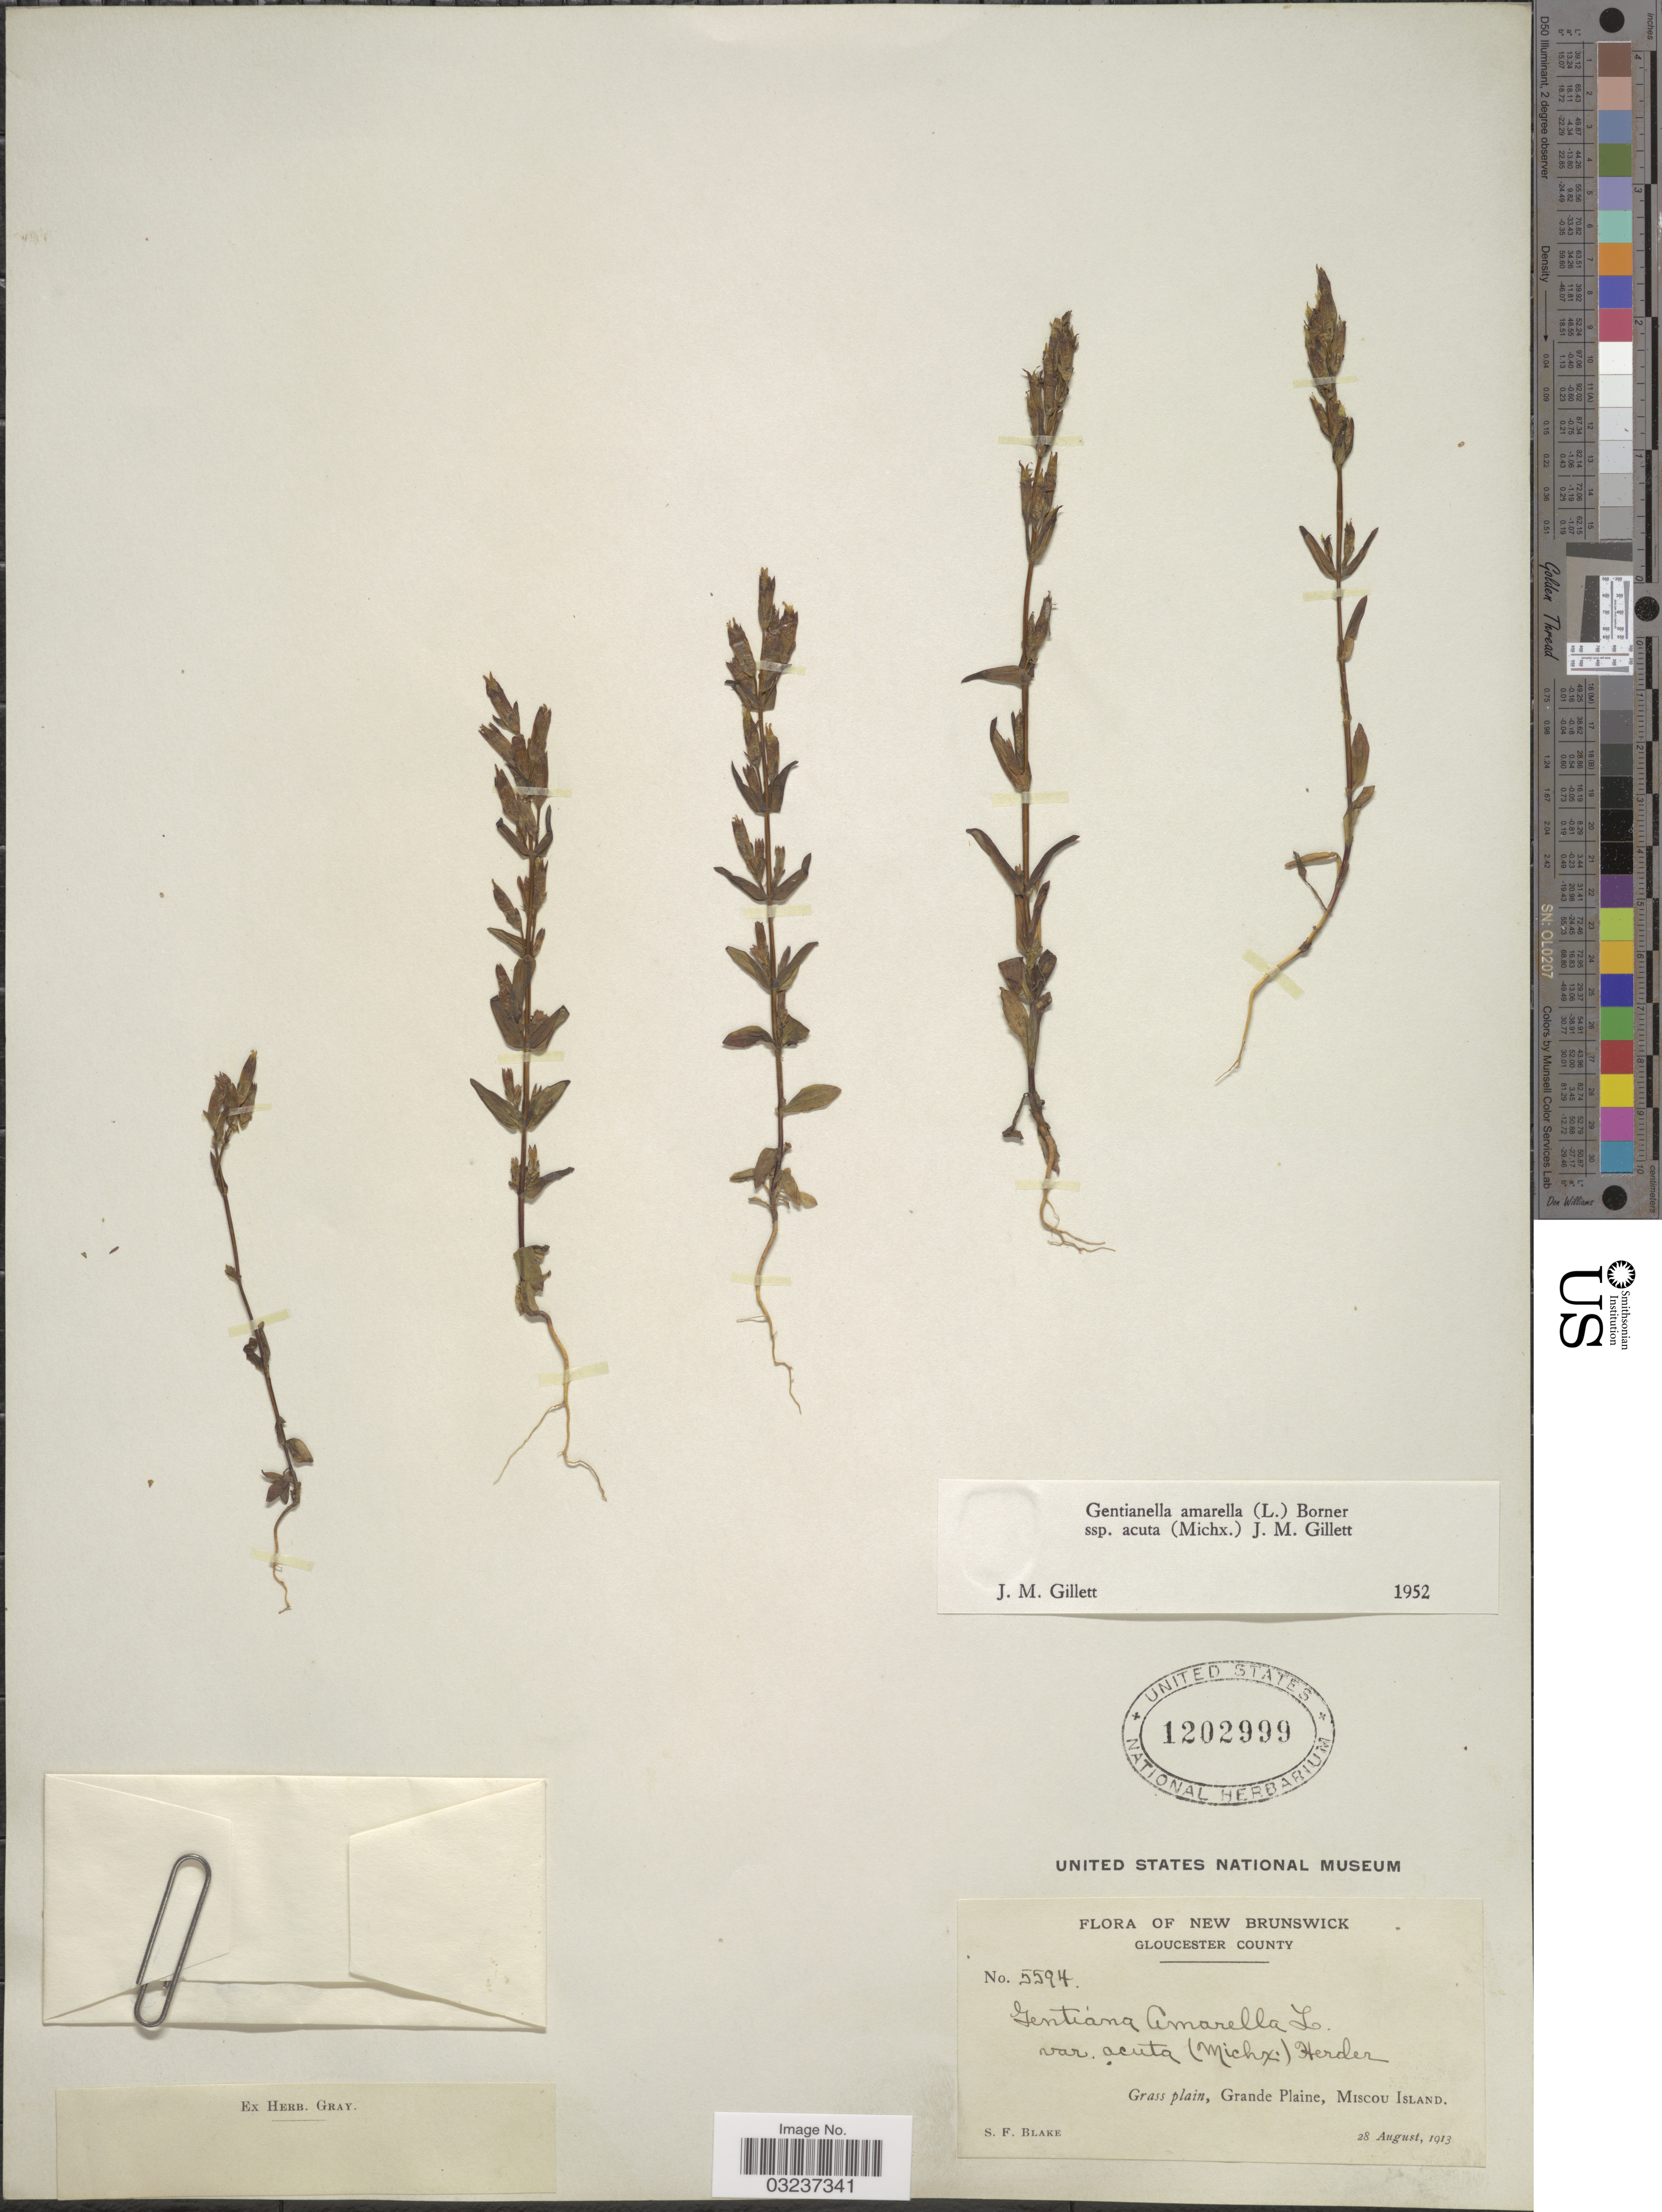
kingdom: Plantae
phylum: Tracheophyta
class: Magnoliopsida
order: Gentianales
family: Gentianaceae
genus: Gentianella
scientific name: Gentianella amarella subsp. acuta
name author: (Michx.) J.M. Gillett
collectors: S. Blake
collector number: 5594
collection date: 1913-08-28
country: Canada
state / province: New Brunswick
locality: Gloucester County. Grass plain, Grande Plaine, Miscou Island.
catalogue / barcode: US 1202999